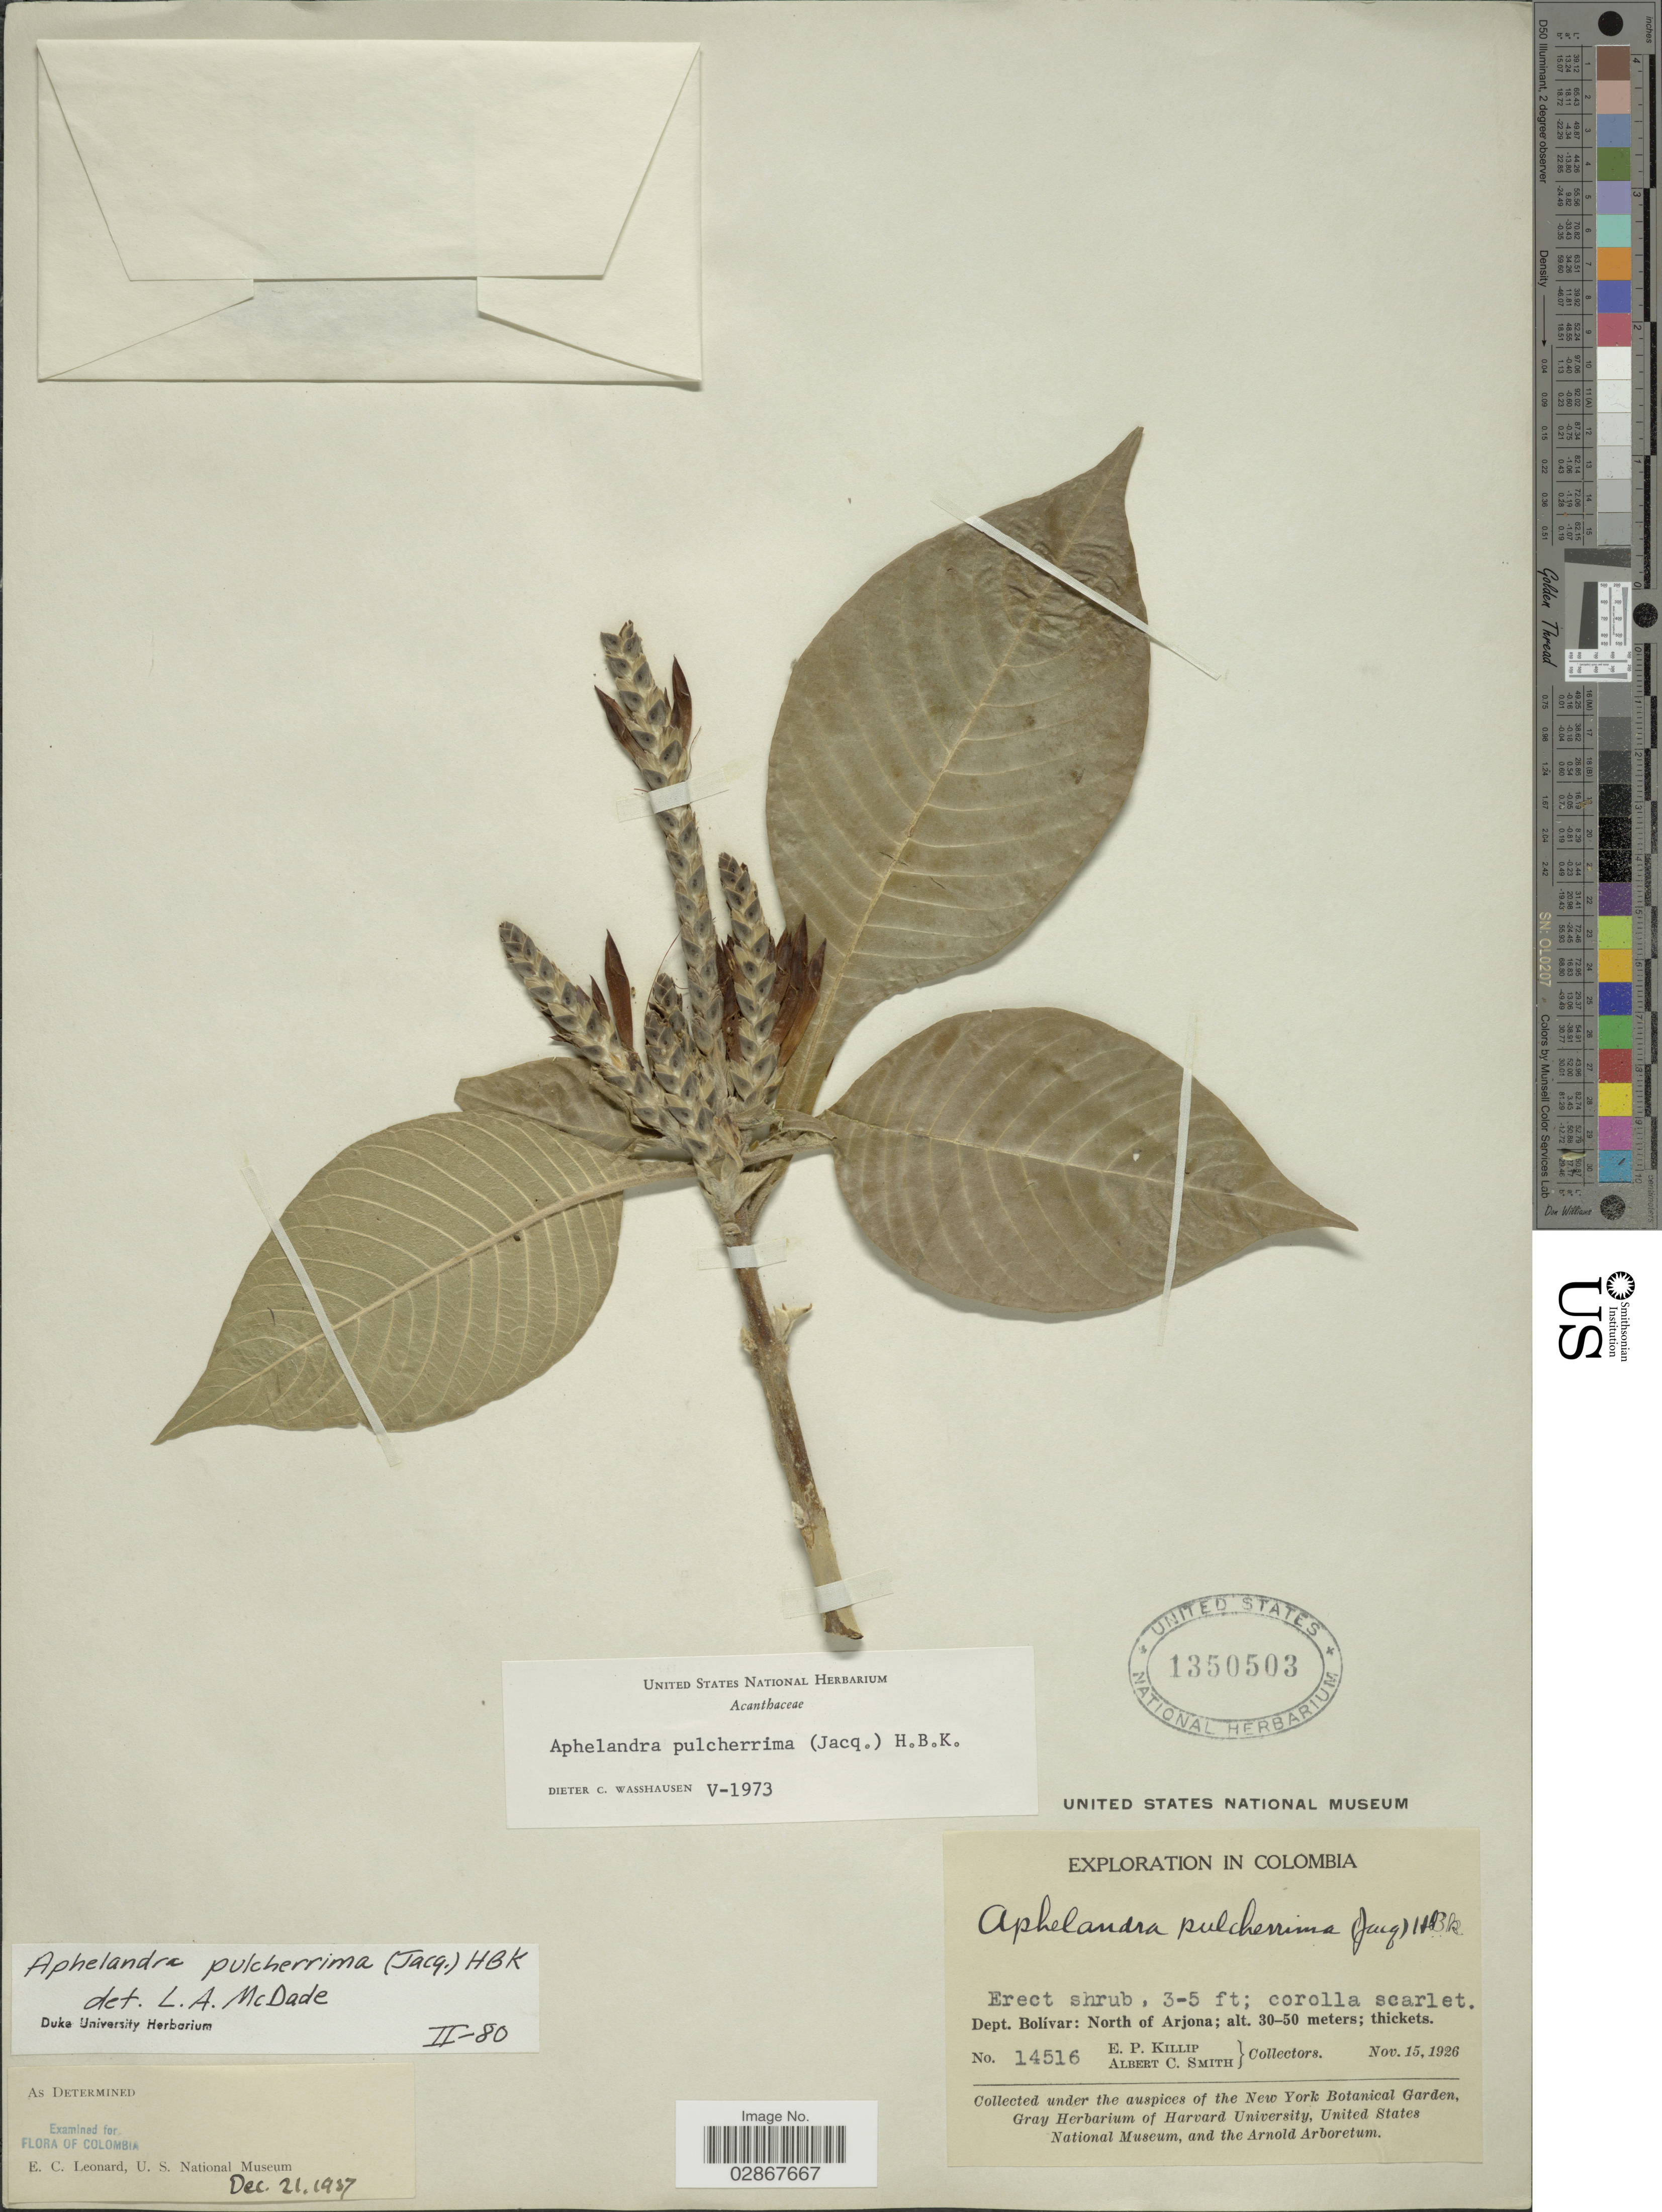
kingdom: Plantae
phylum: Tracheophyta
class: Magnoliopsida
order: Lamiales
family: Acanthaceae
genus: Aphelandra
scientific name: Aphelandra pulcherrima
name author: (Jacq.) Kunth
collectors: E. P. Killip & A. C. Smith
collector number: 14516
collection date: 1926-11-15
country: Colombia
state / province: Bolívar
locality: Dept. Bolívar: North of Arjona.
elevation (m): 30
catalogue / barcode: US 1350503